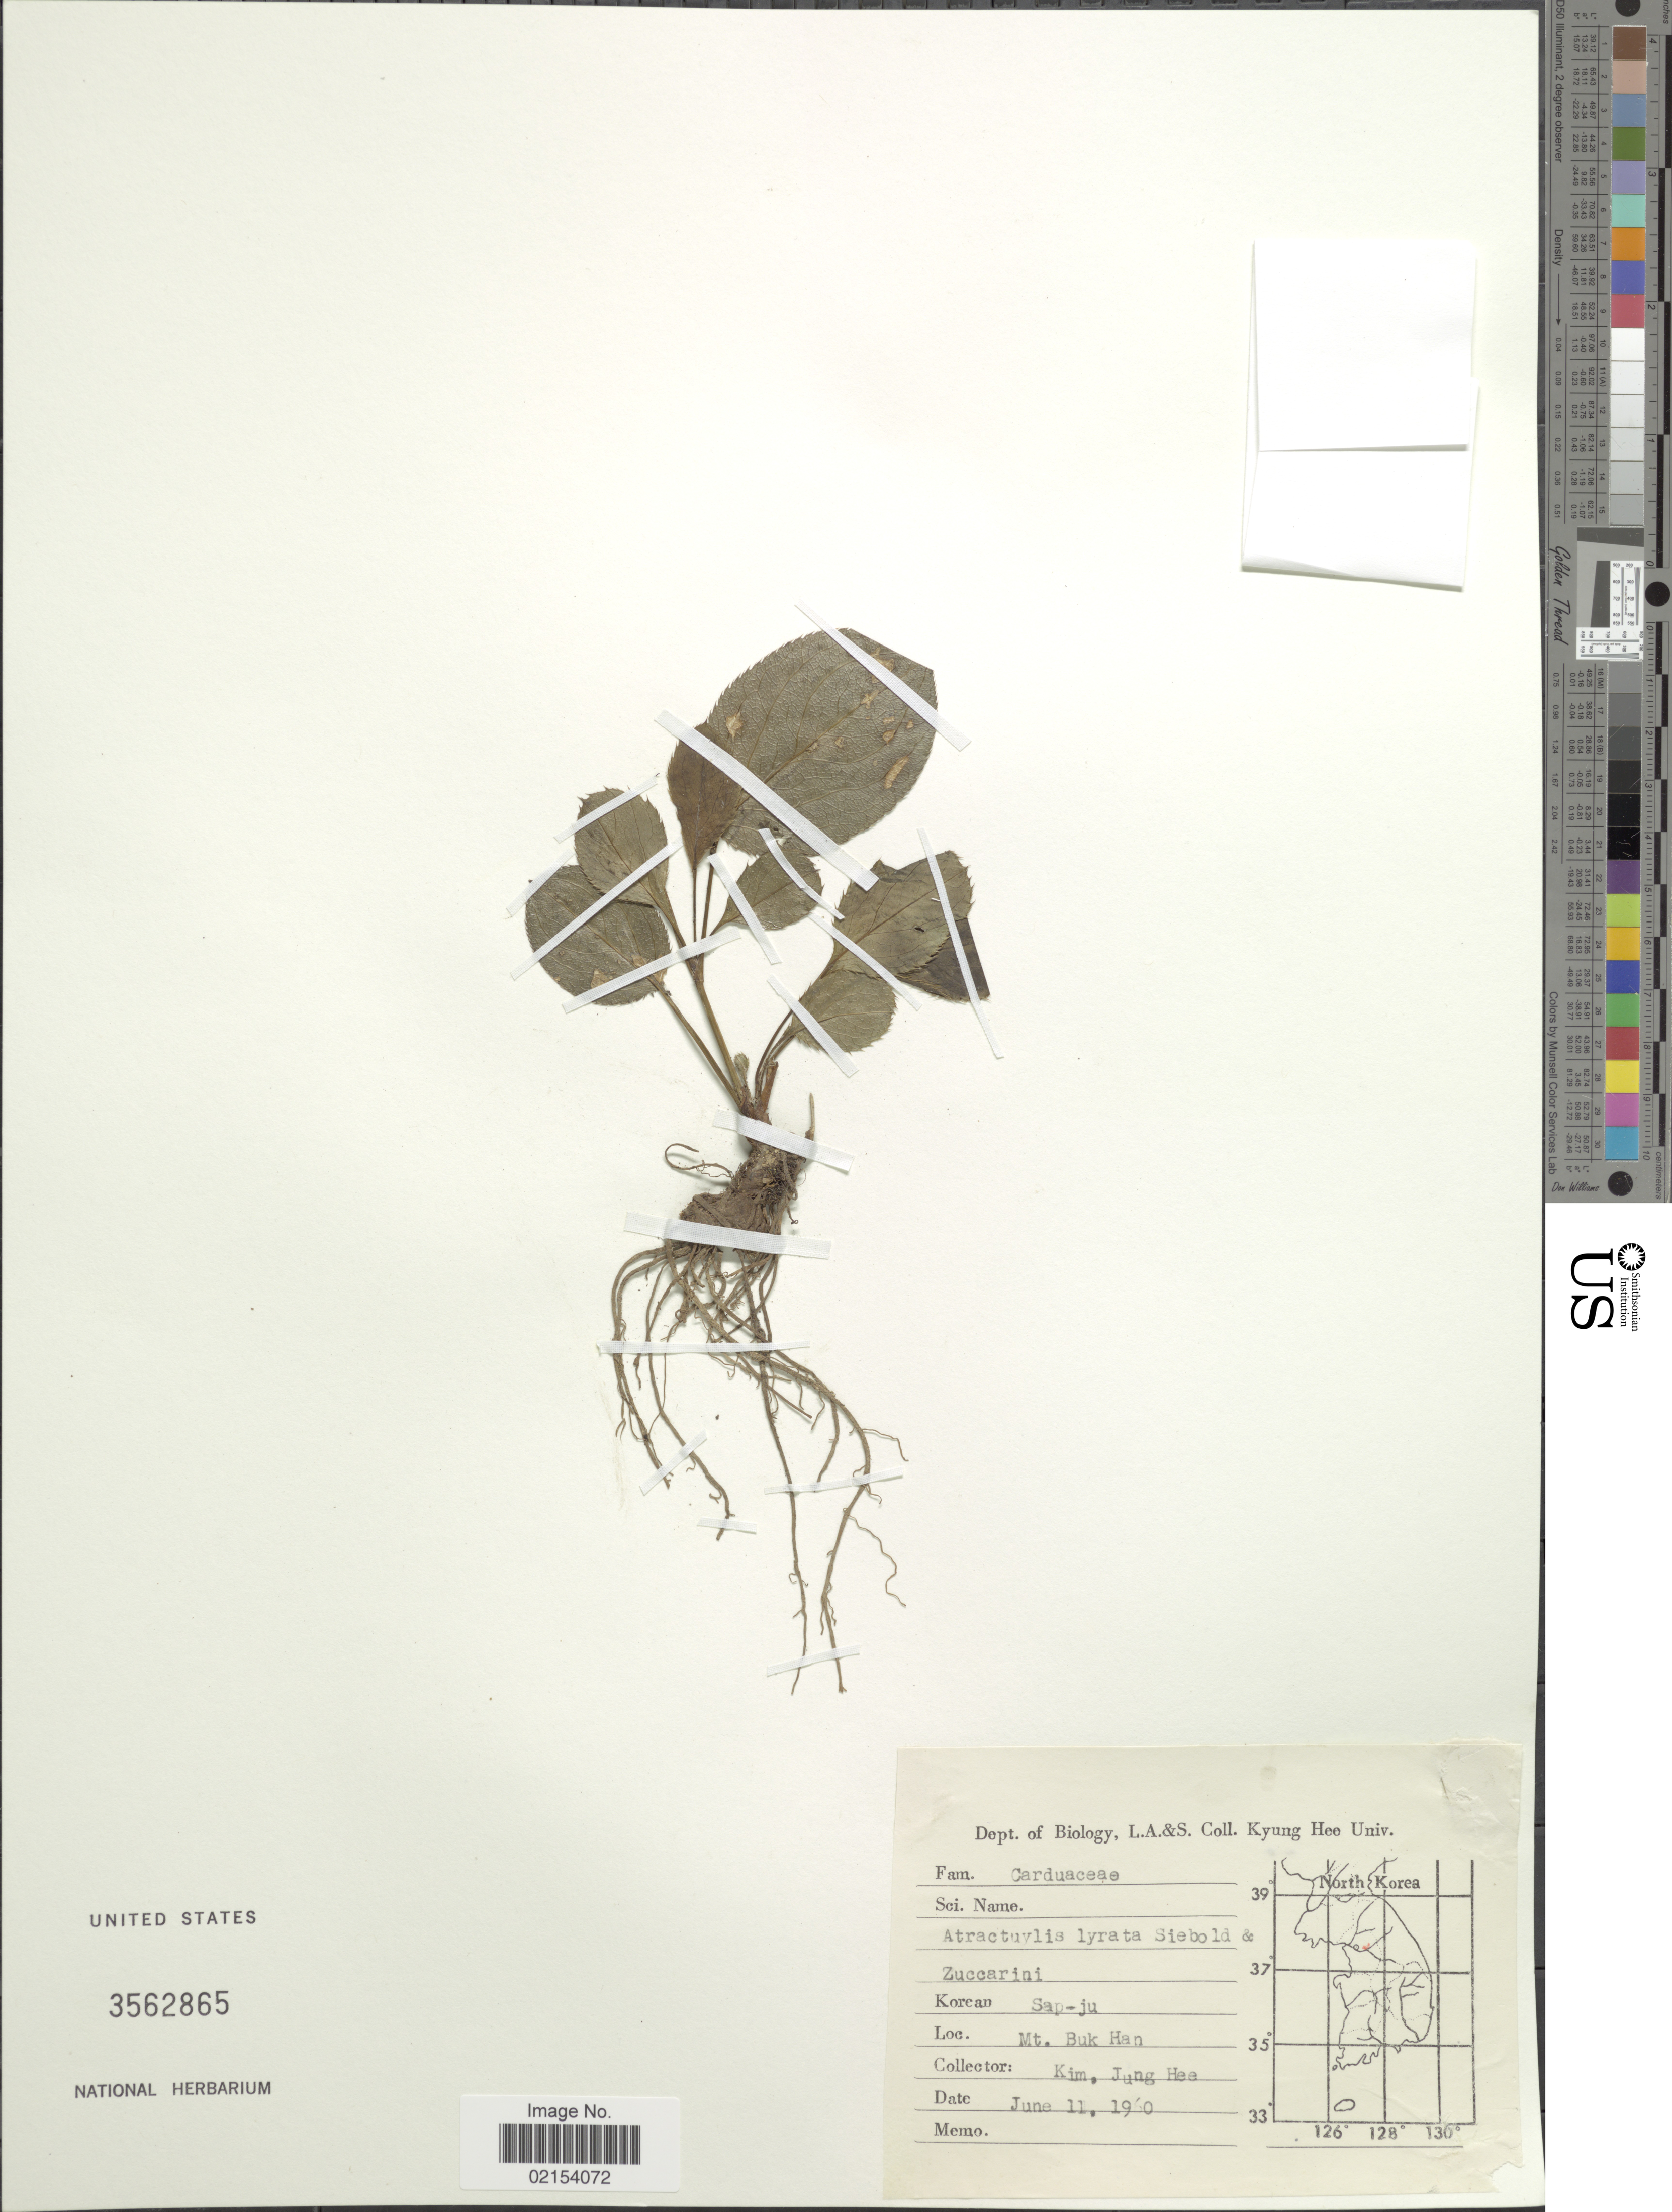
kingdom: Plantae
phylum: Tracheophyta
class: Magnoliopsida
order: Asterales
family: Asteraceae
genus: Atractylodes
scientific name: Atractylodes lancea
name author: (Thunb.) DC.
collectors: J. Kim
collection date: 1960-06-11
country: South Korea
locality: Mt. Buk Han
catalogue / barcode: US 3562865